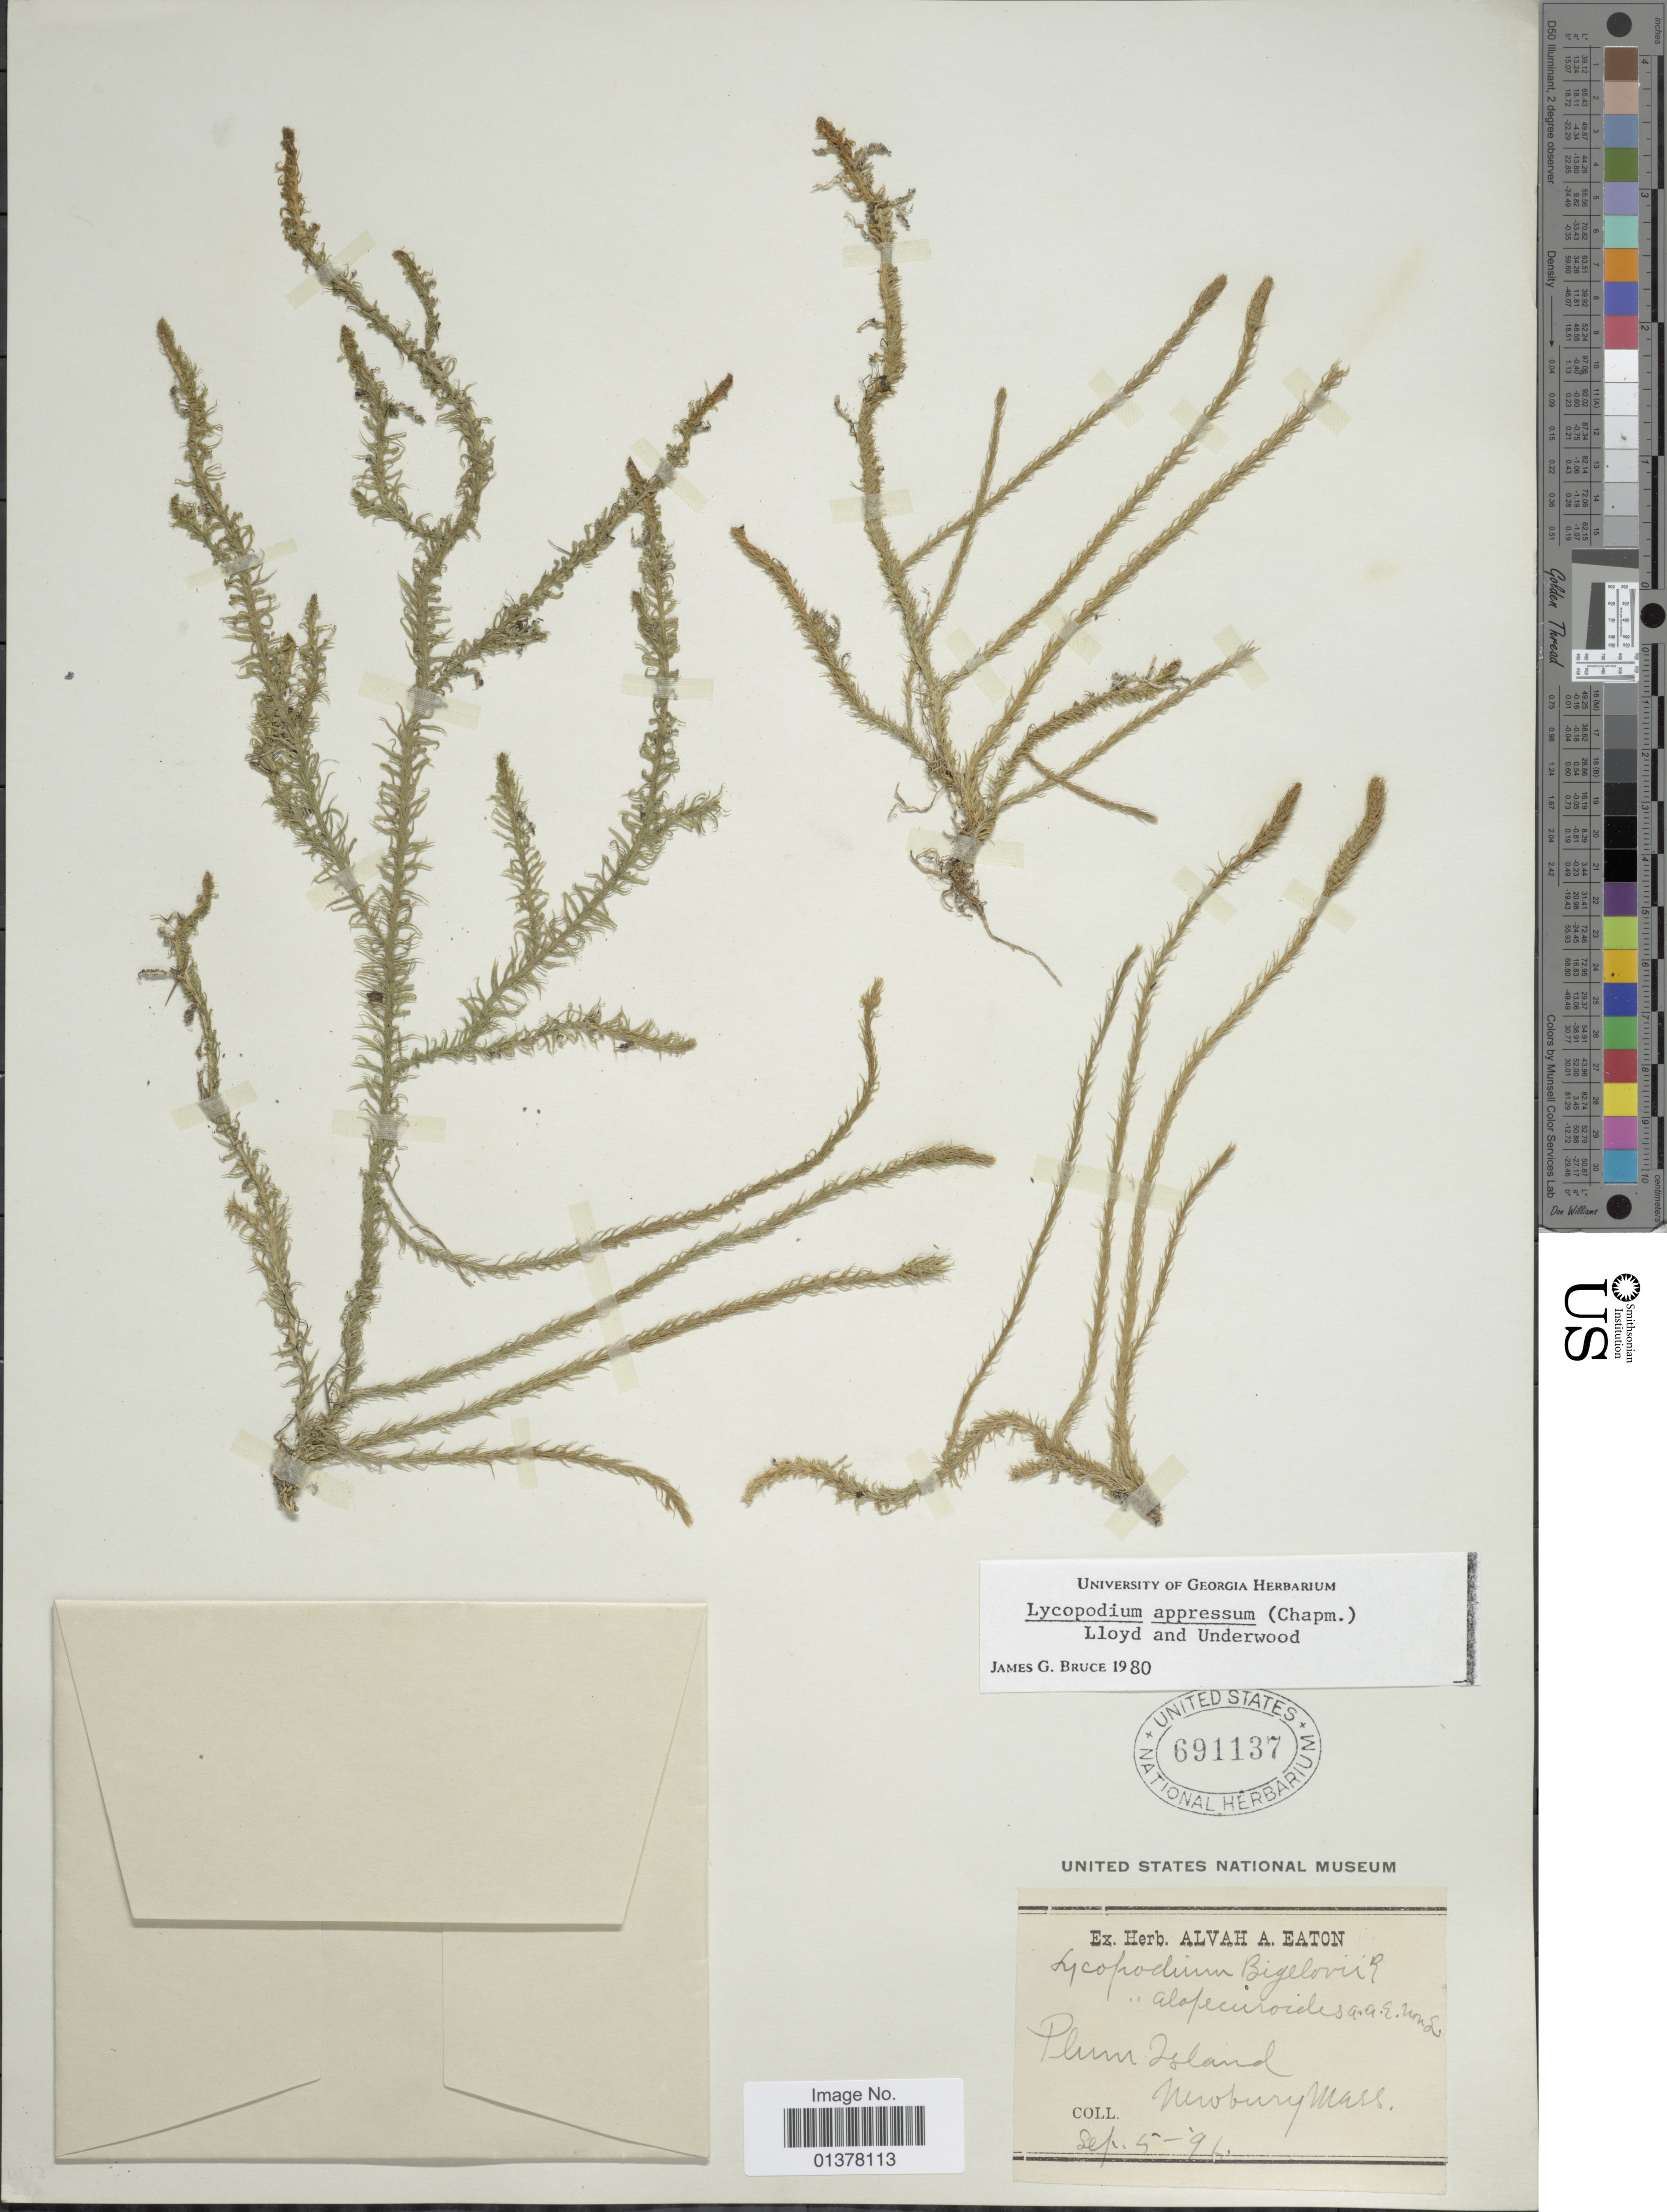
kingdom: Plantae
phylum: Tracheophyta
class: Lycopodiopsida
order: Lycopodiales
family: Lycopodiaceae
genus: Lycopodiella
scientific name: Lycopodiella appressa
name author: (Chapm.) Cranfill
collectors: A. A. Eaton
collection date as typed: Transcribed d/m/y: 5/9/91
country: United States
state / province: Massachusetts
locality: Plum Island, Newburry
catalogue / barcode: US 691137